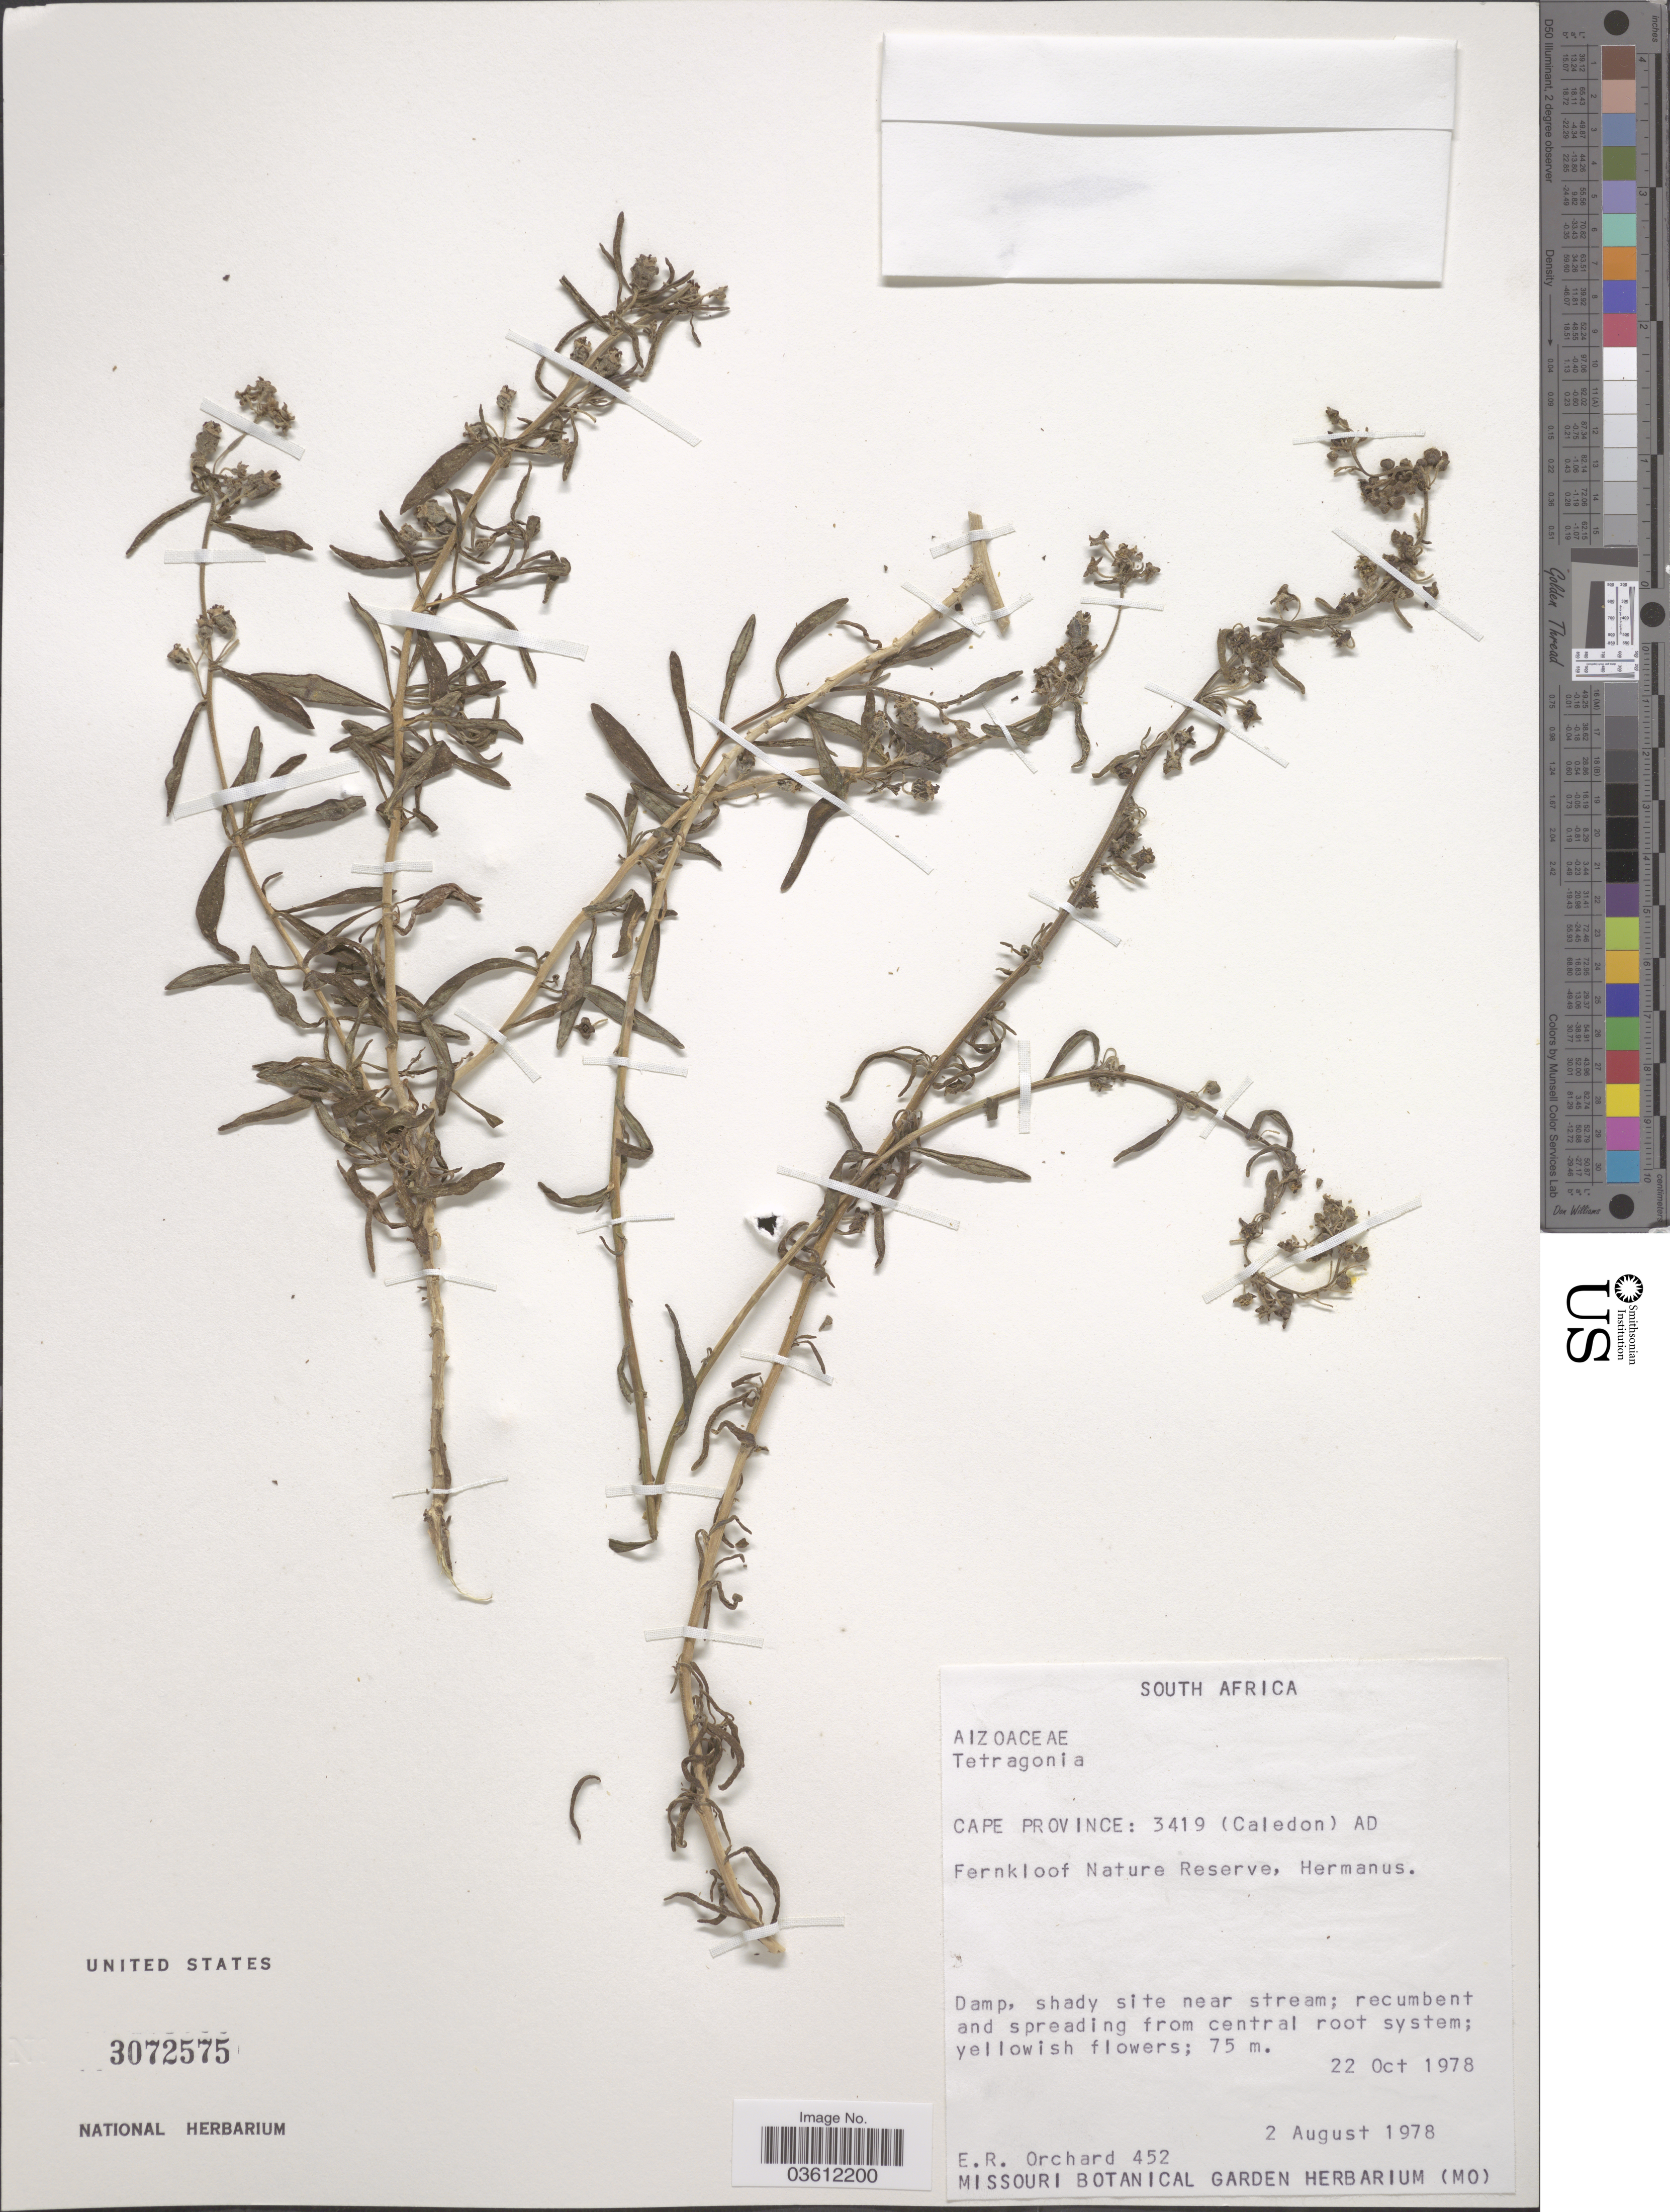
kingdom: Plantae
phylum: Tracheophyta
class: Magnoliopsida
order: Caryophyllales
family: Aizoaceae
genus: Tetragonia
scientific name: Tetragonia sp.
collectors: E. Orchard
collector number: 452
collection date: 1978-08-02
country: South Africa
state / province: Western Cape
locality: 3419 (Caledon) AD. Fernkloof Nature Reserve, Hermanus.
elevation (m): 75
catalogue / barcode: US 3072575